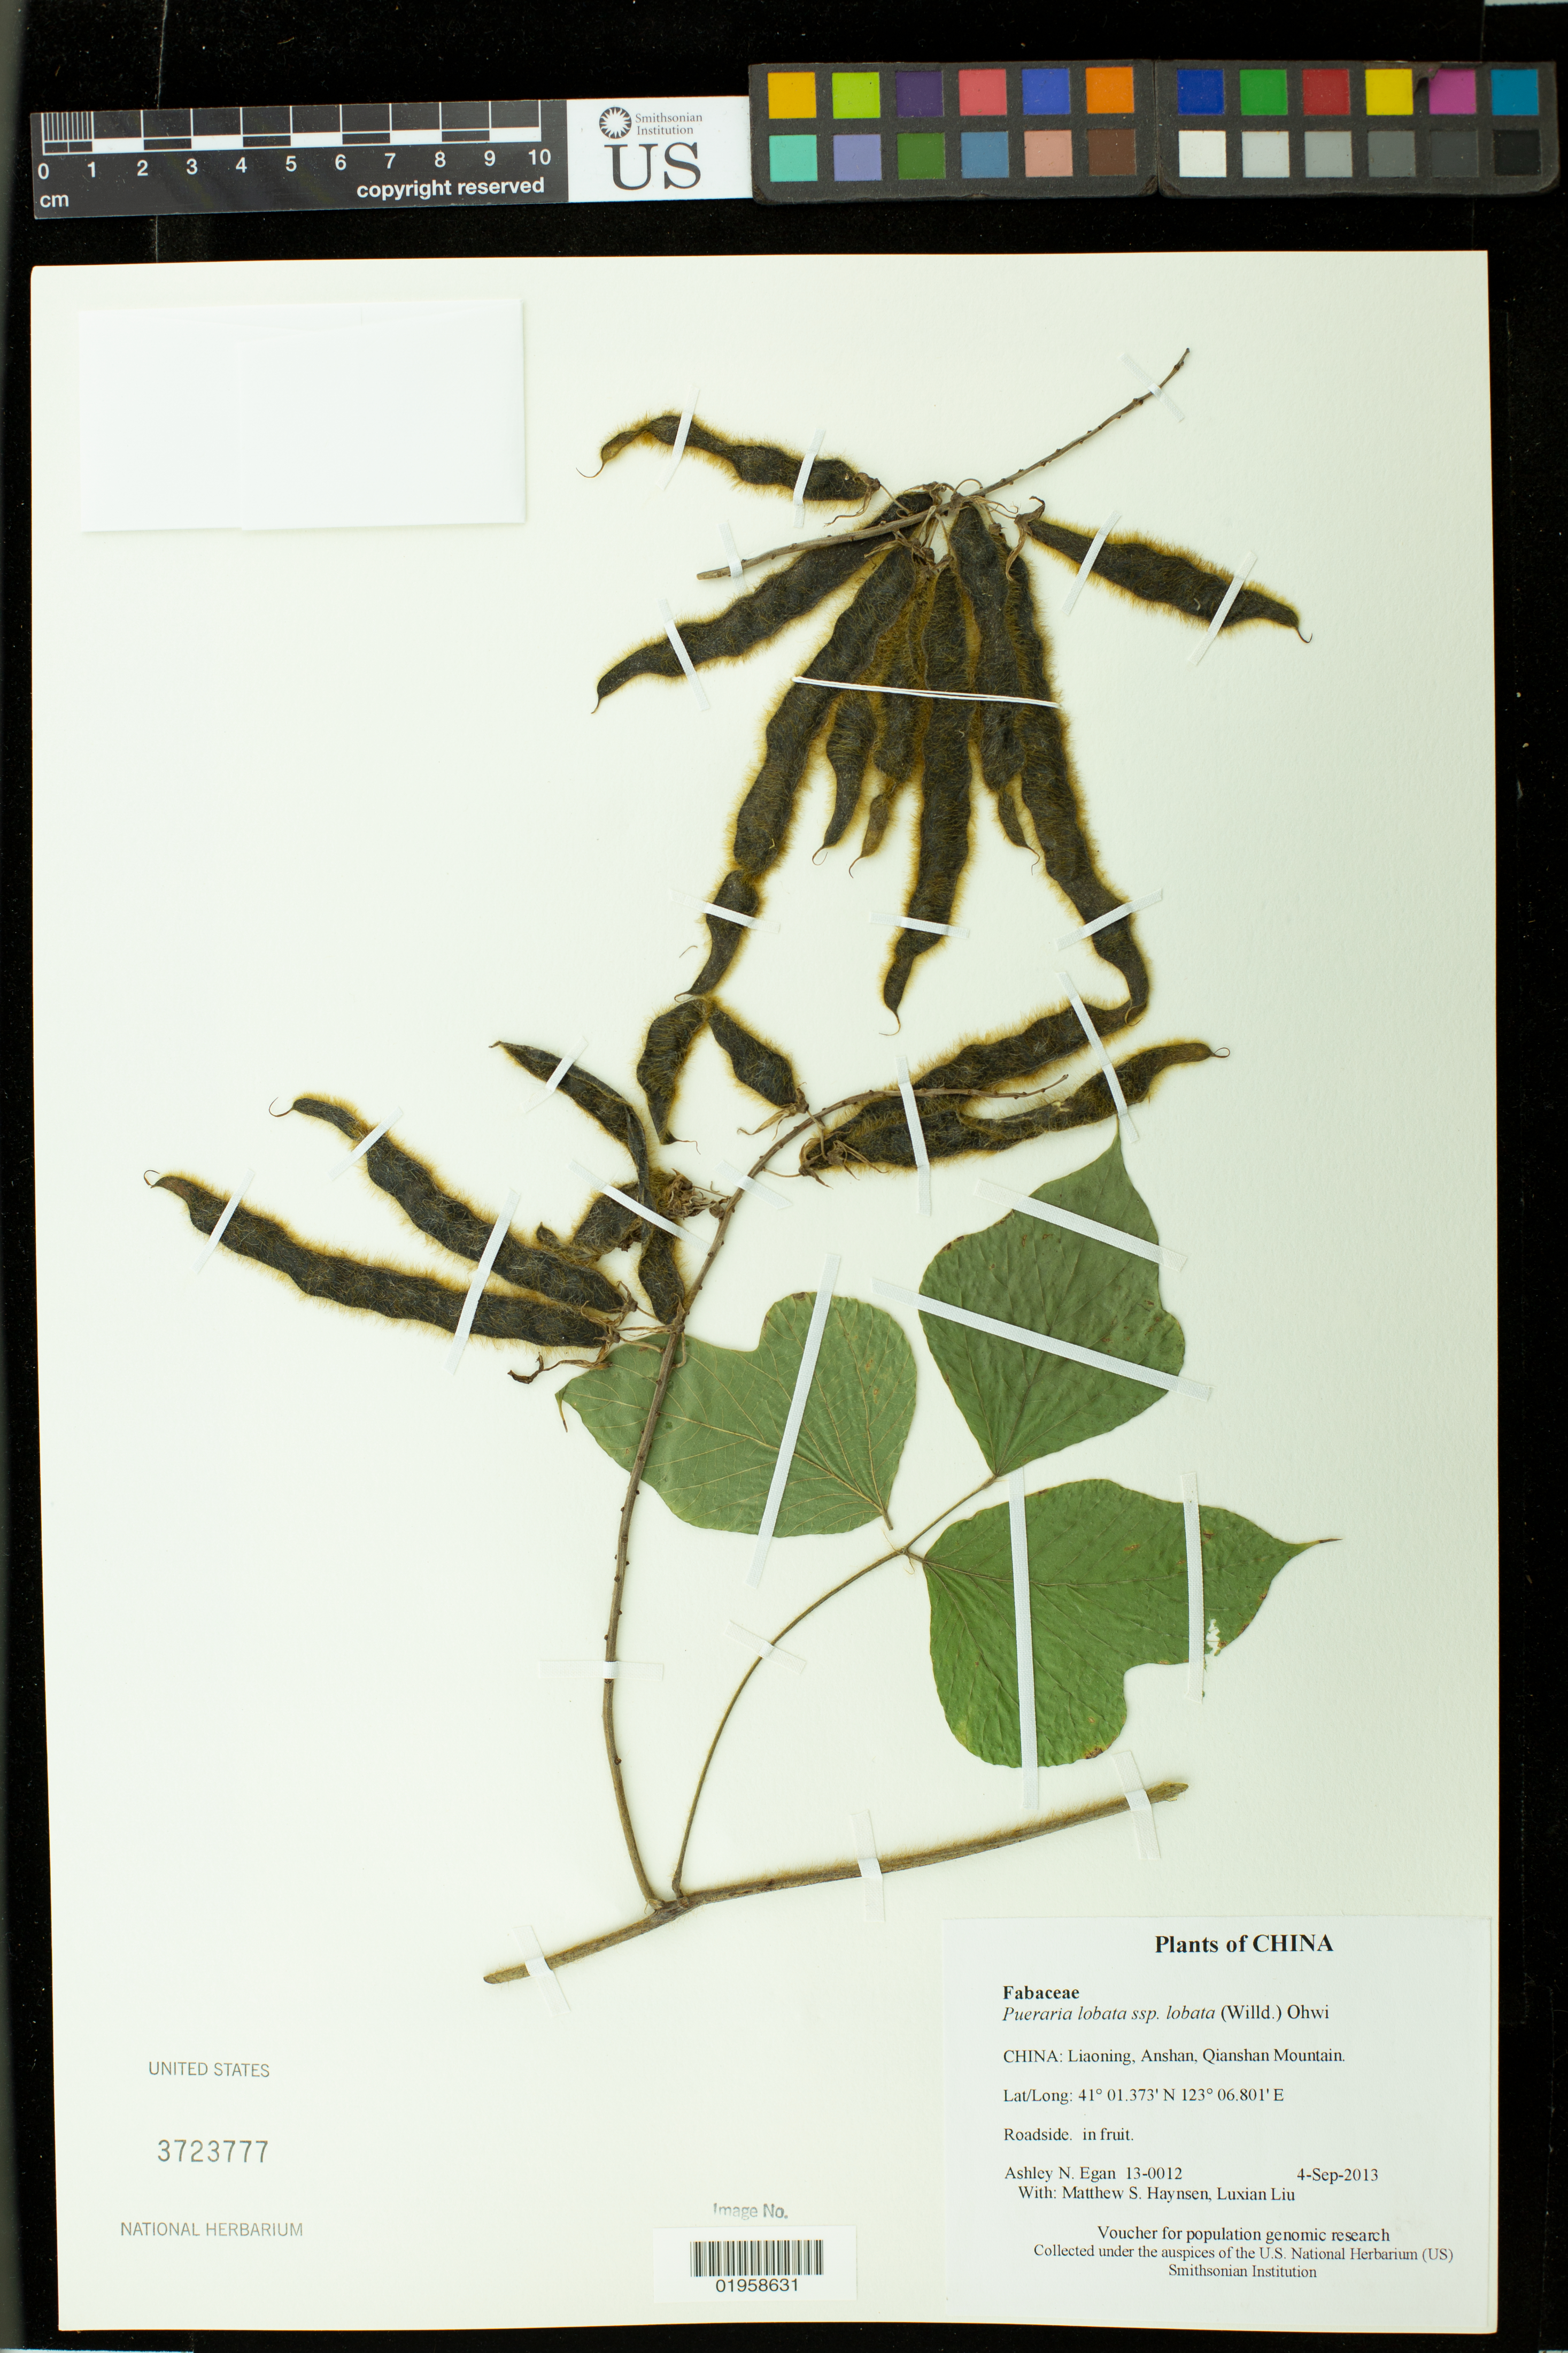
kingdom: Plantae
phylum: Tracheophyta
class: Magnoliopsida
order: Fabales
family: Fabaceae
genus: Pueraria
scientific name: Pueraria lobata subsp. lobata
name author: (Willd.) Ohwi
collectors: A. N. Egan, M. Hansen & L. Liu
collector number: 13-0012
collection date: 2013-09-04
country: China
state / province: Liaoning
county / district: Anshan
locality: Qianshan Mountain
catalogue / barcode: US 3723777